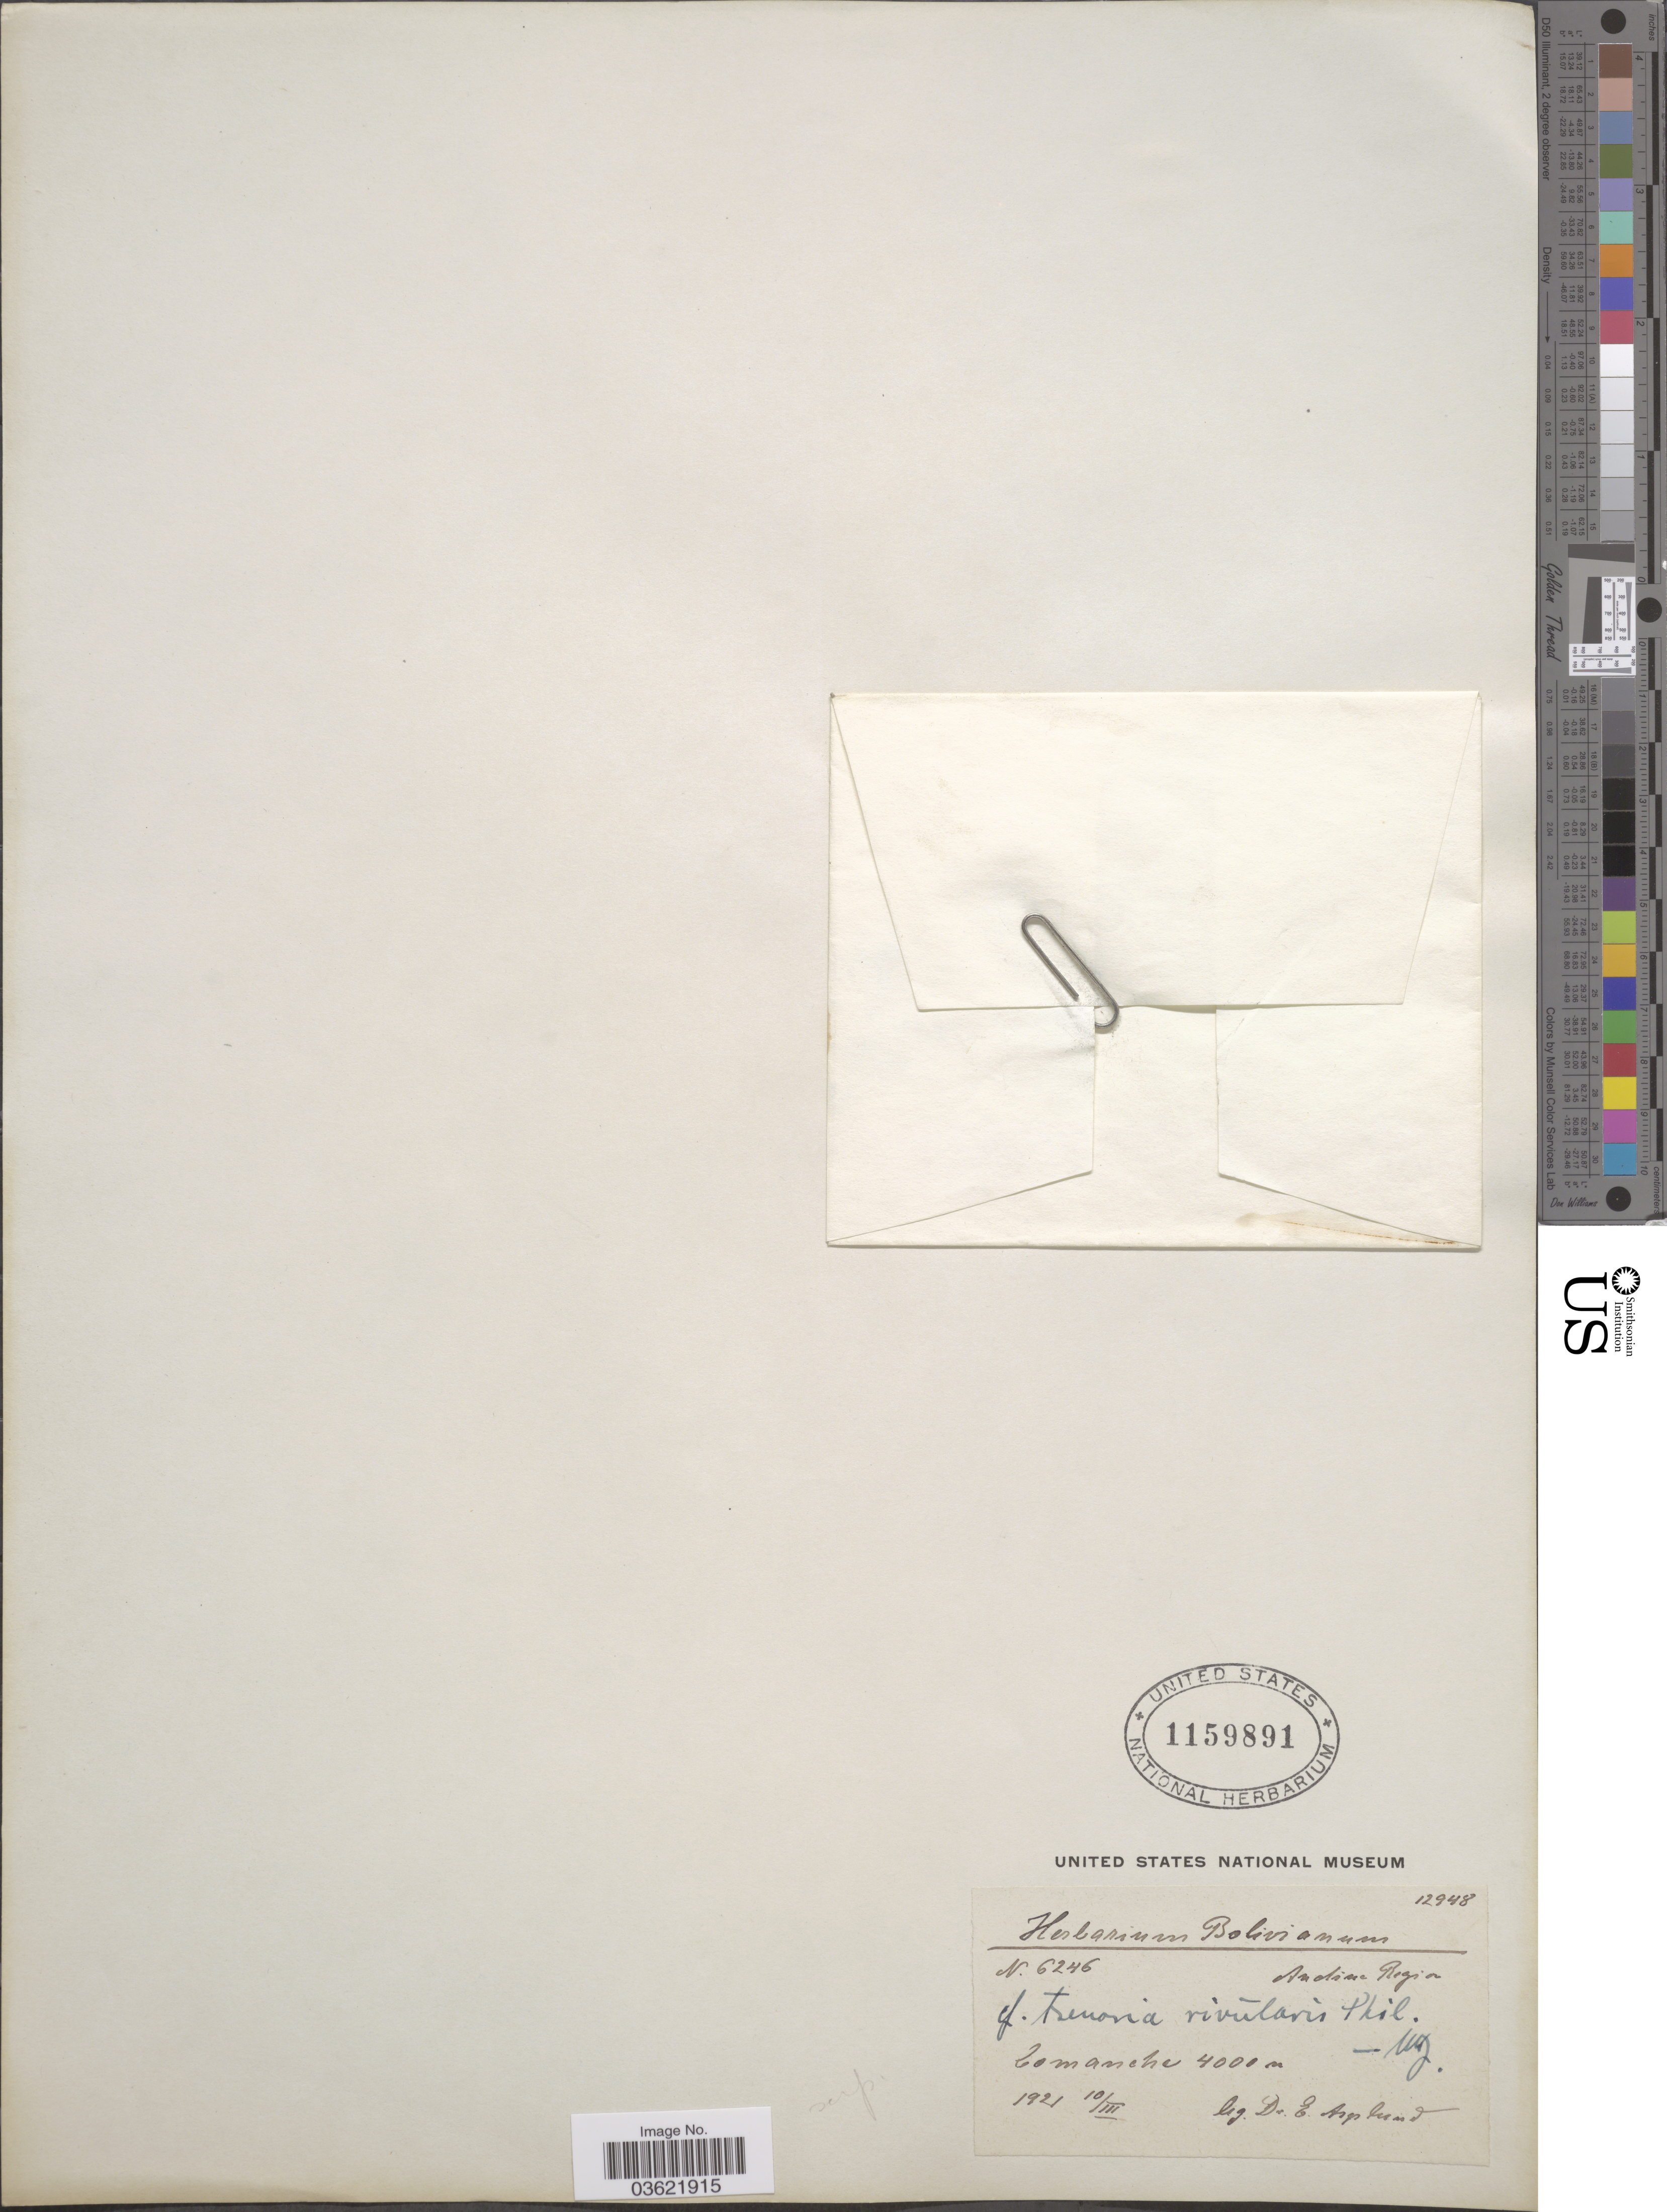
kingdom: Plantae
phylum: Tracheophyta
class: Magnoliopsida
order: Caryophyllales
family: Caryophyllaceae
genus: Arenaria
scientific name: Arenaria rivularis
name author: Phil.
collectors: E. Asplund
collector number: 6246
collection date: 1921-03-10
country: Bolivia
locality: Andine Region. Comanche.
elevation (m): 4000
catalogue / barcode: US 1159891